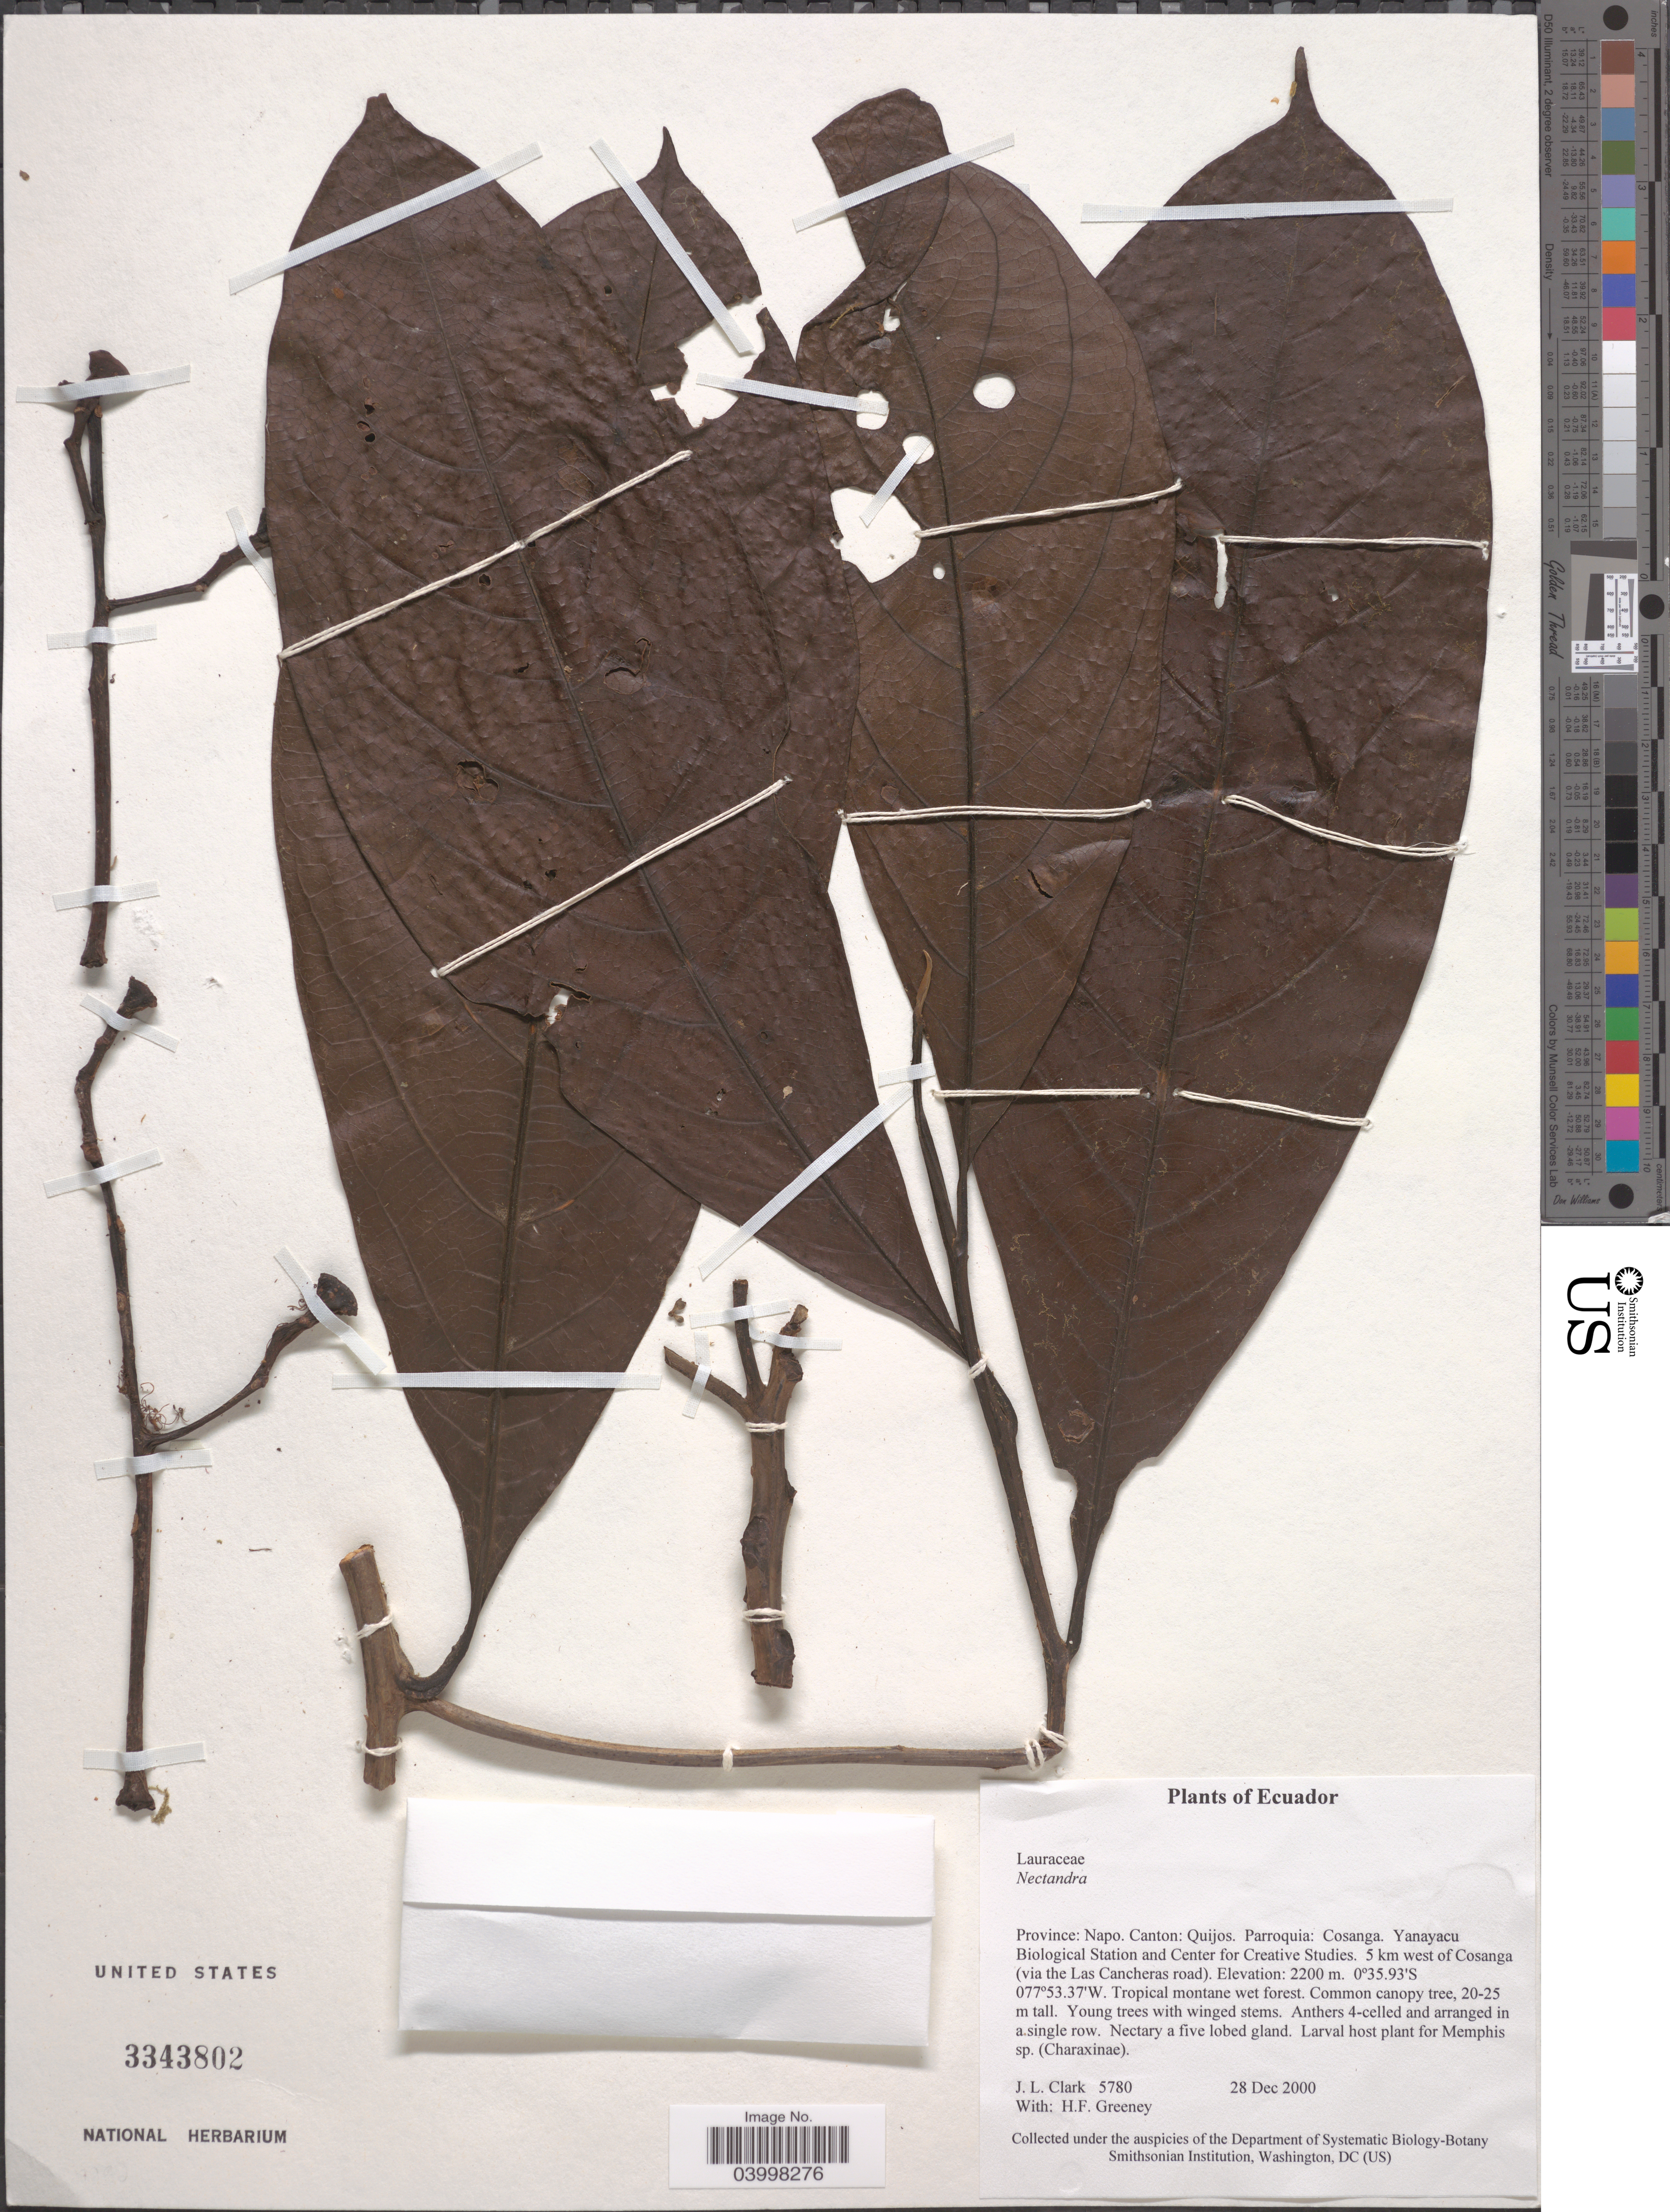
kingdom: Plantae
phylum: Tracheophyta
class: Magnoliopsida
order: Laurales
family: Lauraceae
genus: Nectandra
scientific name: Nectandra sp.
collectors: J. L. Clark & H. Greeney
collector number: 5780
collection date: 2000-12-28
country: Ecuador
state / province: Napo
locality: Canton: Quijos. Parroquia: Cosanga. Yanayacu. Biological Station and Center for Creative Studies. 5 km west of Cosanga (via the Las Cancheras road).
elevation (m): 220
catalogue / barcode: US 3343802